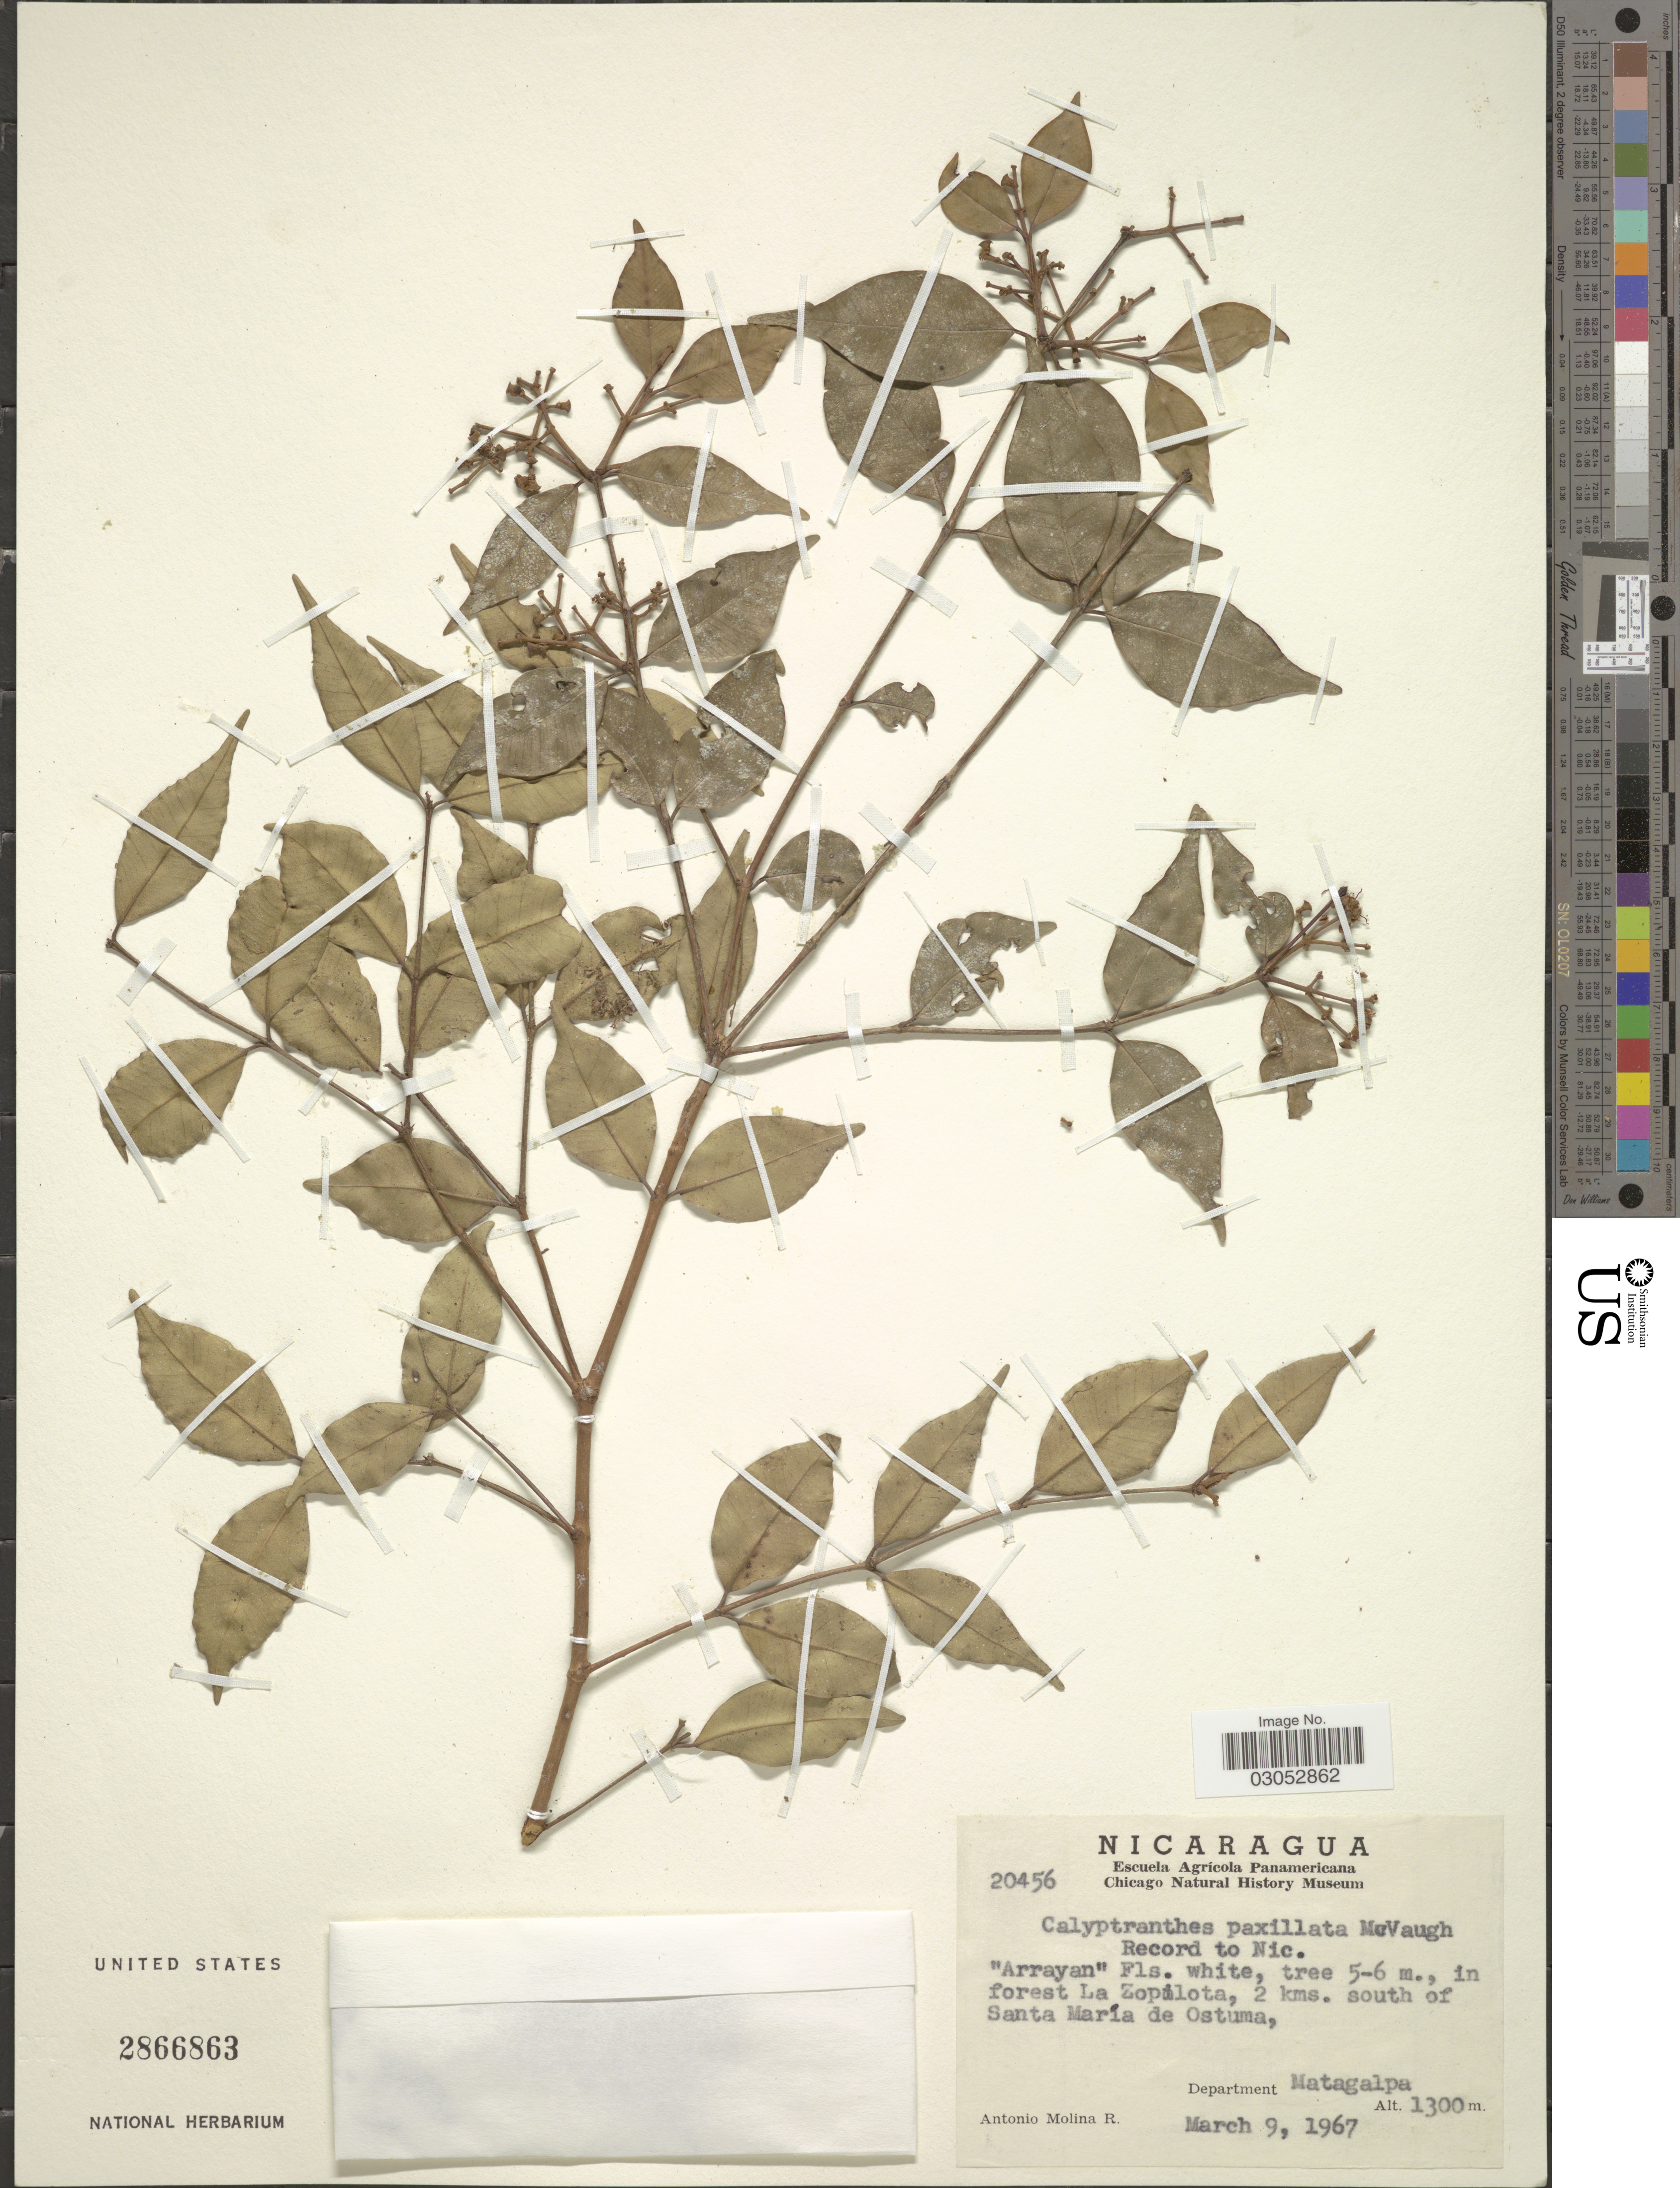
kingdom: Plantae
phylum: Tracheophyta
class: Magnoliopsida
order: Myrtales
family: Myrtaceae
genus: Myrcia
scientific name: Myrcia paxillata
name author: (McVaugh) A.R. Lourenço & Sánchez-Cháv.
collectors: A. Molina R.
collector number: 20456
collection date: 1967-03-09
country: Nicaragua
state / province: Matagalpa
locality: In forest La Zopilota, 2 kms. south of Santa María de Ostuma, Department Matagalpa.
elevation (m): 1300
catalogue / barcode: US 2866863